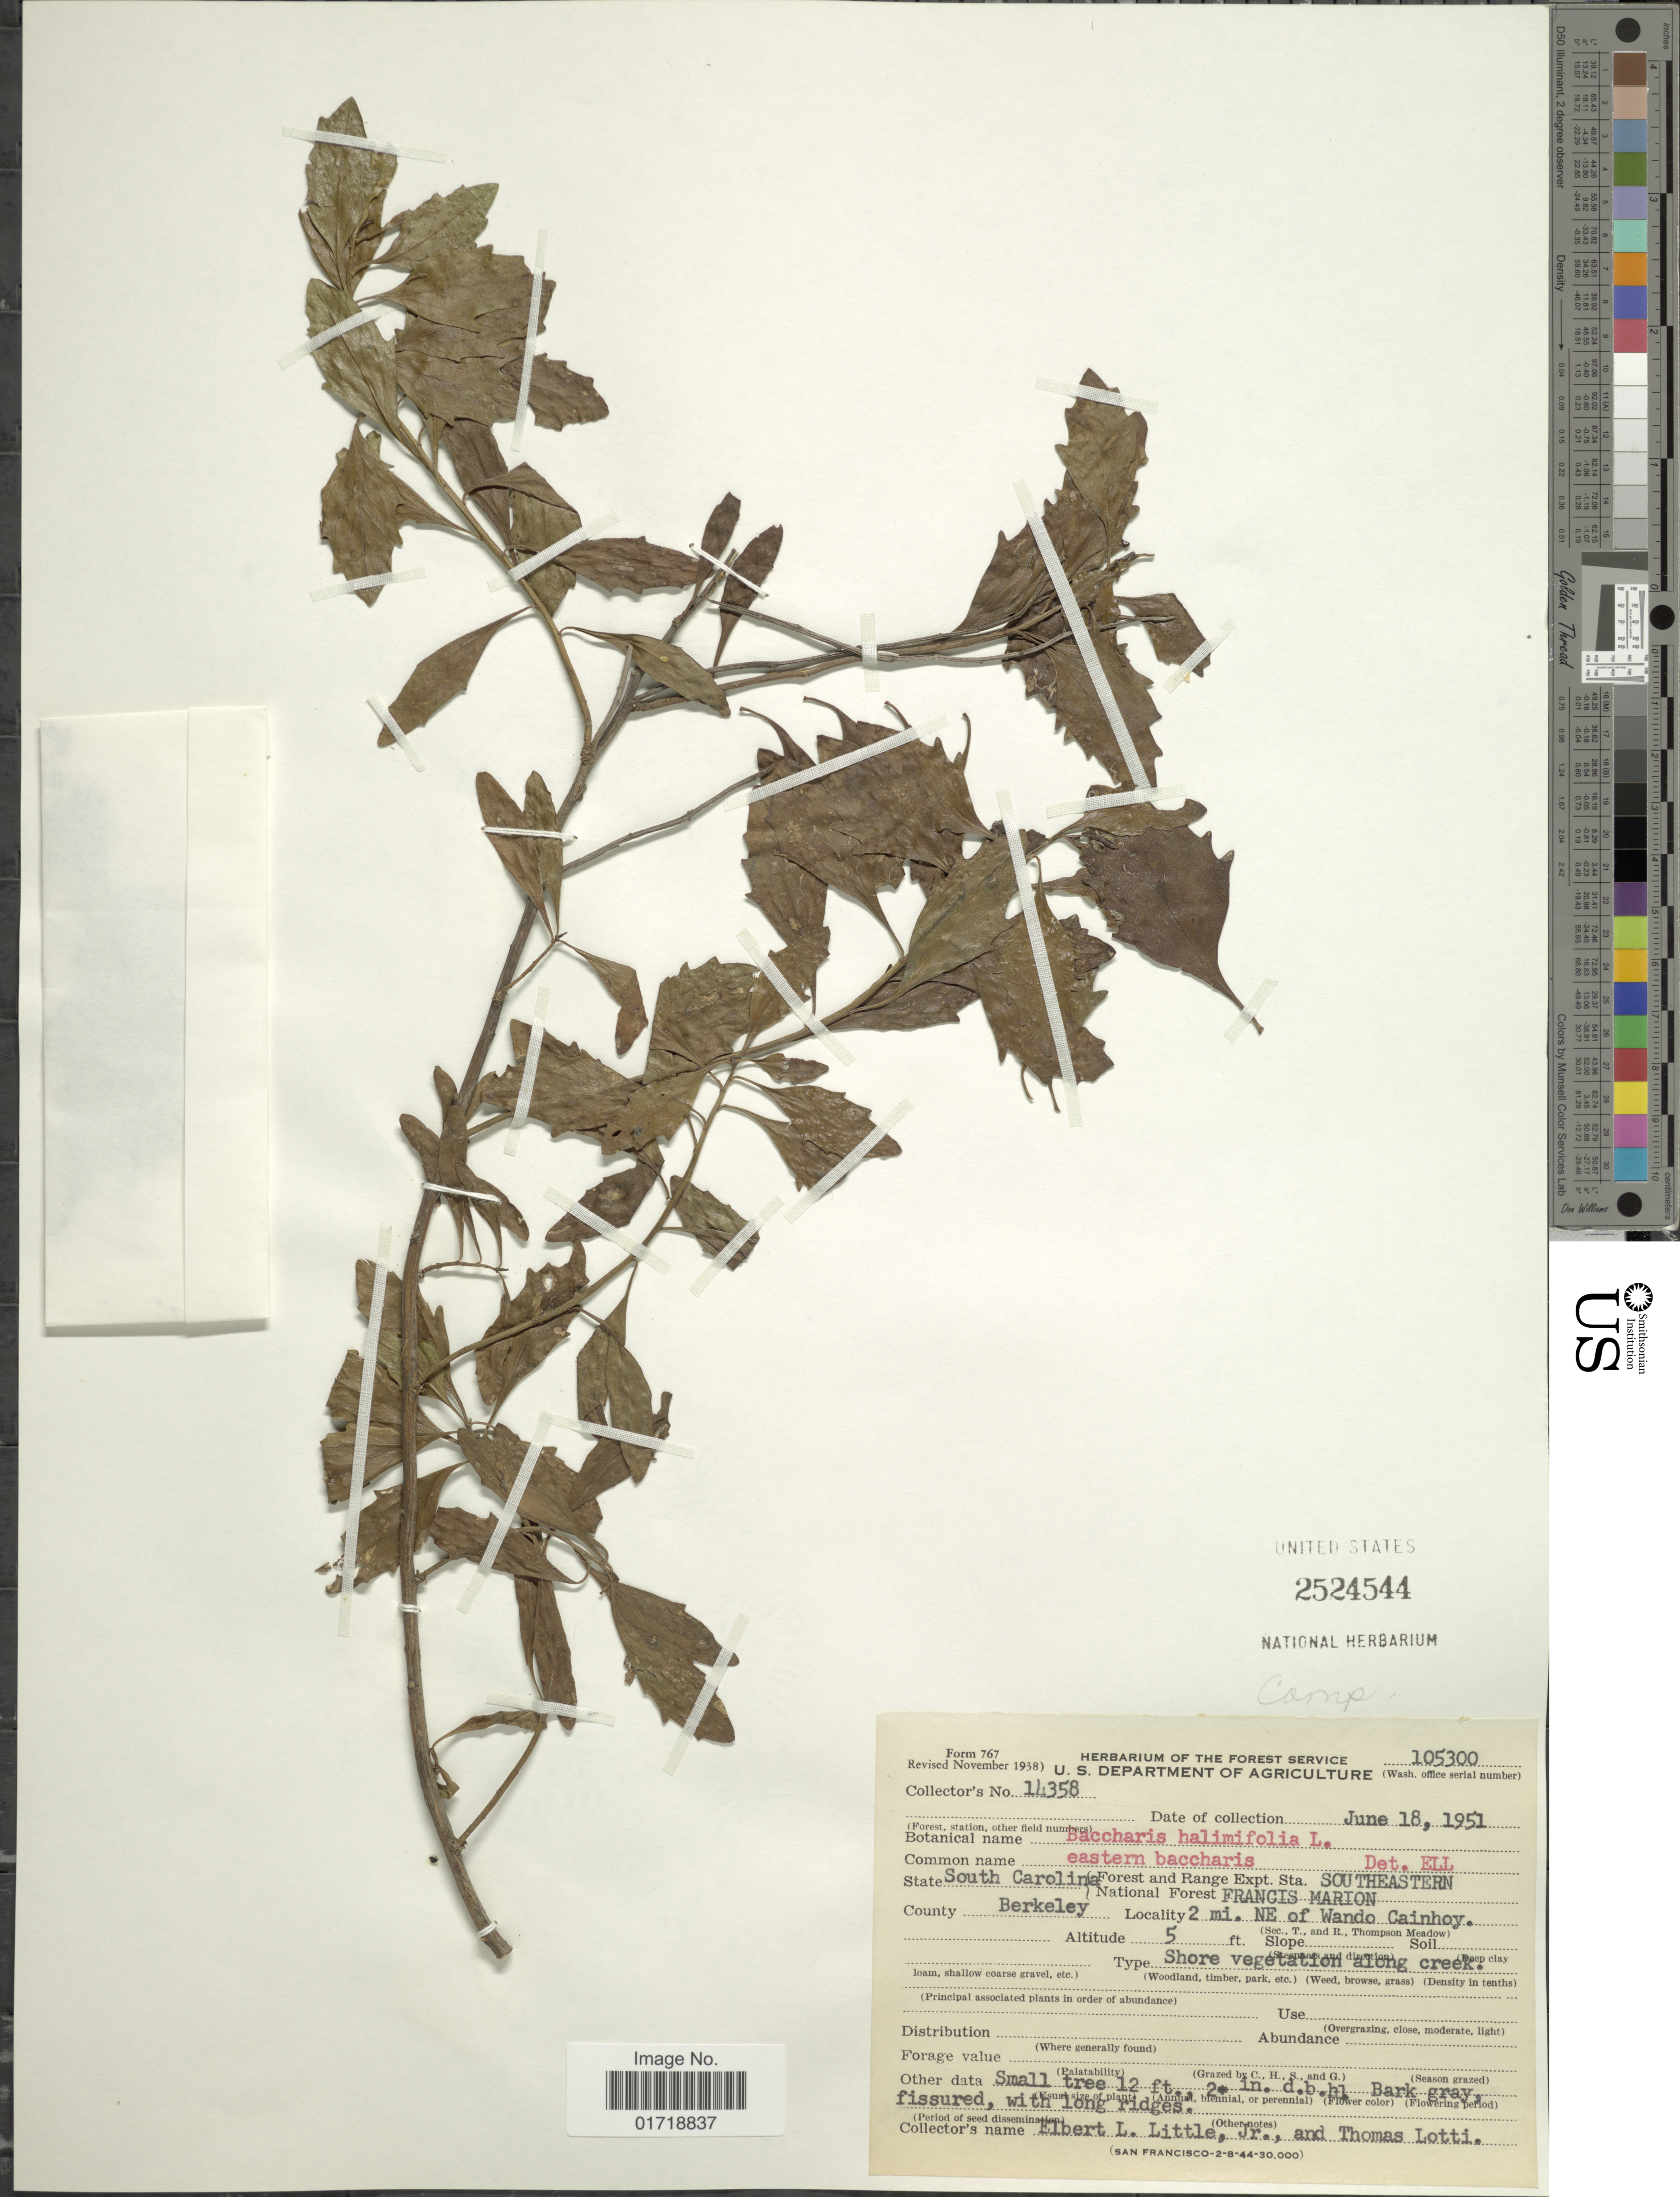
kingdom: Plantae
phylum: Tracheophyta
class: Magnoliopsida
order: Asterales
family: Asteraceae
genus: Baccharis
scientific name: Baccharis halimifolia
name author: L.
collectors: E. L. Little & T. Lotti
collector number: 14358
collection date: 1951-06-18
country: United States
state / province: South Carolina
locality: Southeastern Francis marion, County Berkeley, 2 mi. NE of Wando Cainhoy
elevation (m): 2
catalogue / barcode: US 2524544